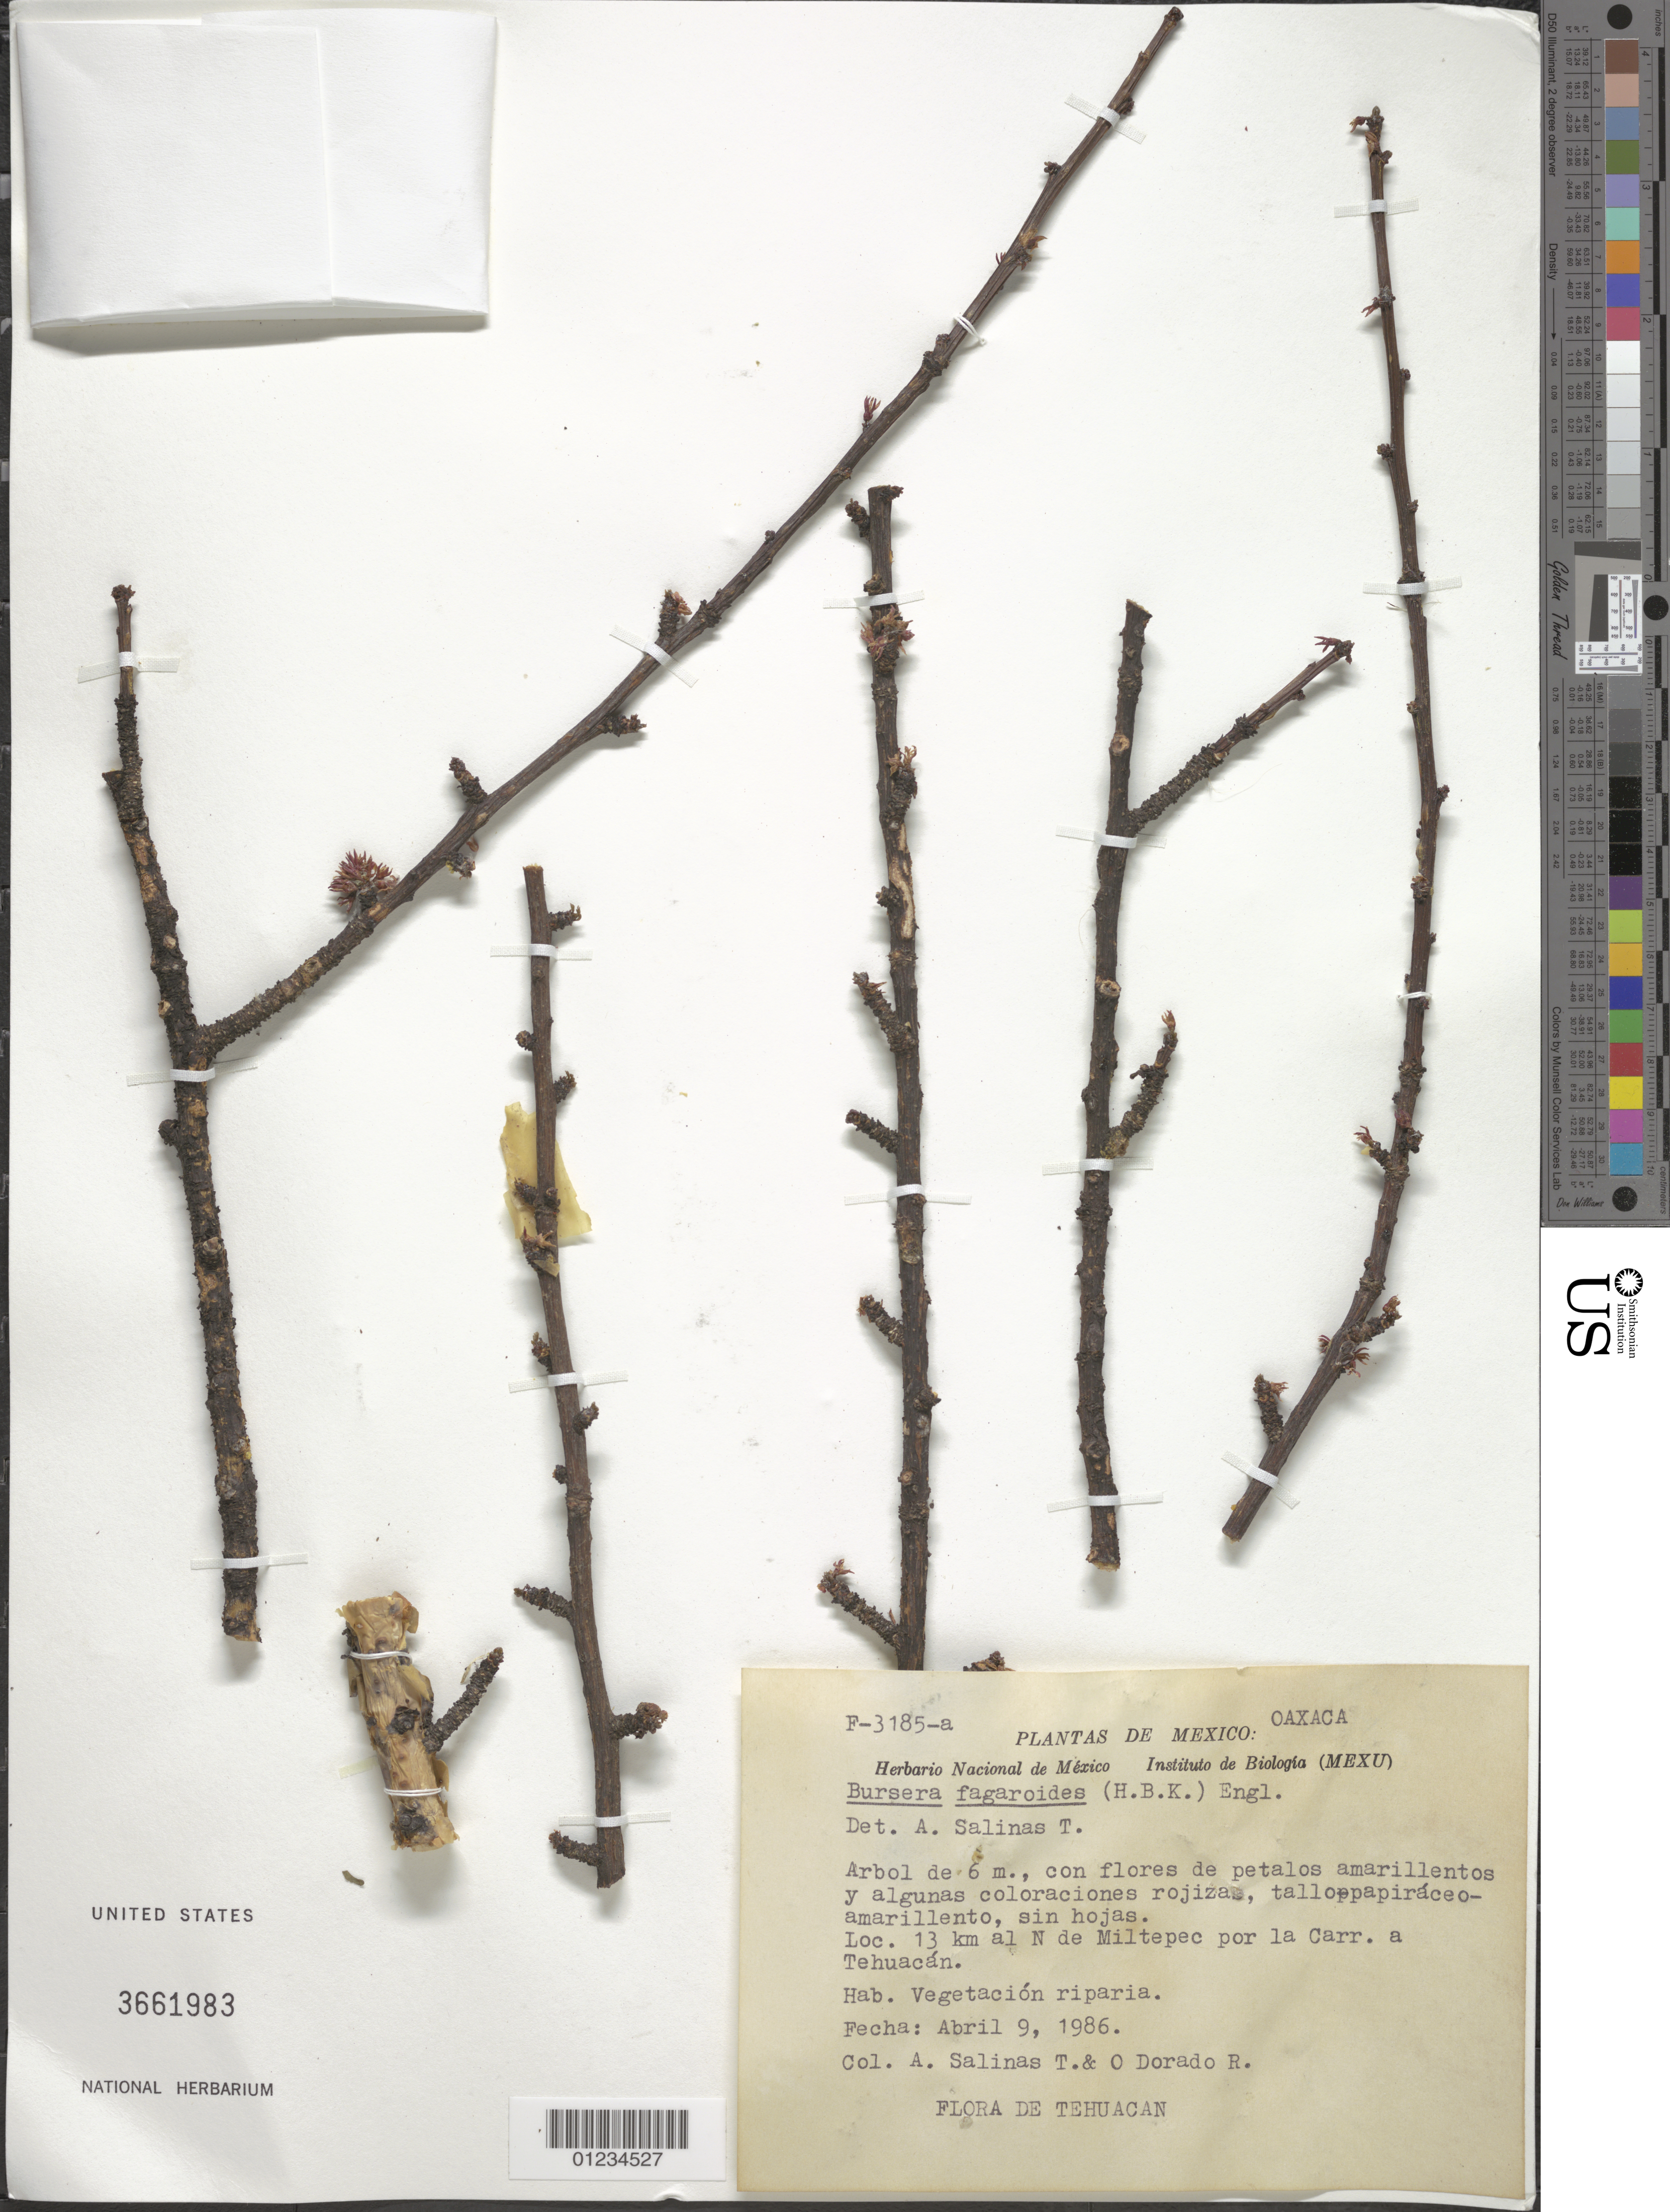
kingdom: Plantae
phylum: Tracheophyta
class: Magnoliopsida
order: Sapindales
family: Burseraceae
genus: Bursera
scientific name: Bursera fagaroides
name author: (Kunth) Engl.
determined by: Salinas T., A.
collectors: A. Salinas T. & O. R. Dorado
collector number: F-3185-a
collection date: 1986-04-09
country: Mexico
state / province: Oaxaca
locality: Loc. 13 km al N de Miltepec por la Carr. a Tehuacan.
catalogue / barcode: US 3661983